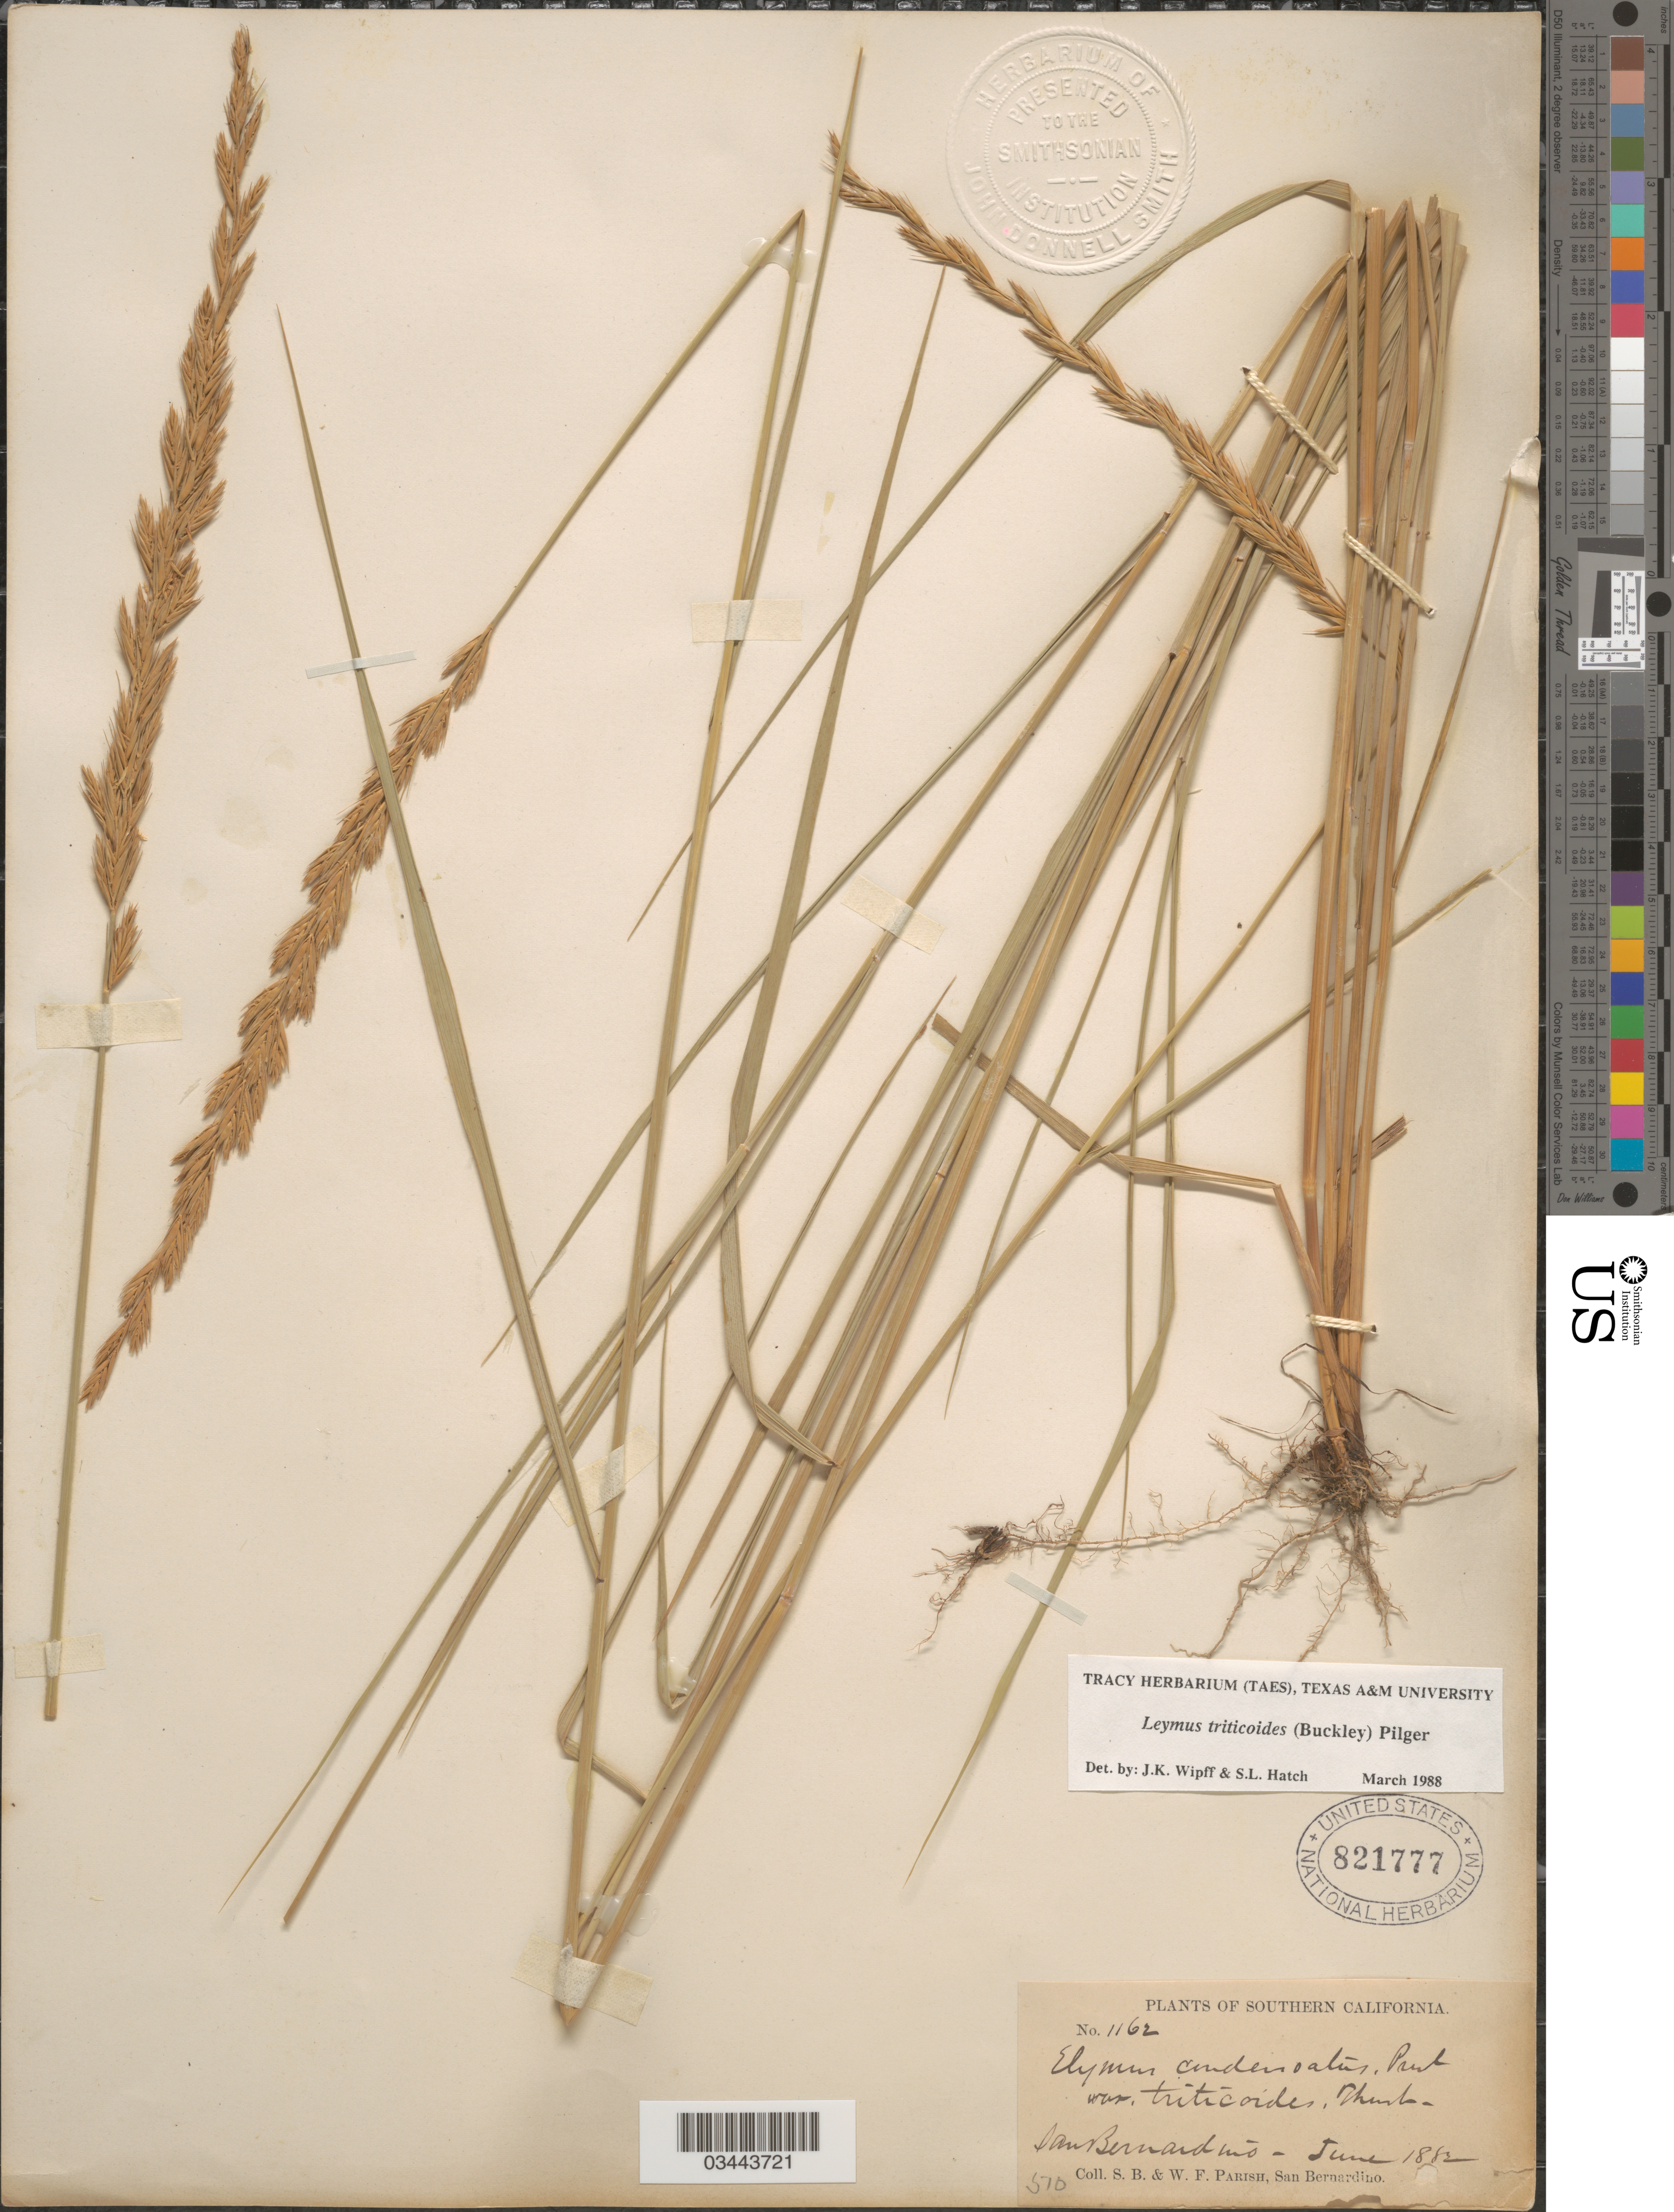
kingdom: Plantae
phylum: Tracheophyta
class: Liliopsida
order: Poales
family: Poaceae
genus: Leymus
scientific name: Leymus triticoides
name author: (Buckley) Pilg.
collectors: S. B. Parish & W. F. Parish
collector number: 1162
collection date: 1882-06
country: United States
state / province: California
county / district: San Bernardino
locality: Southern California. San Bernardino.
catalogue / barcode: US 821777